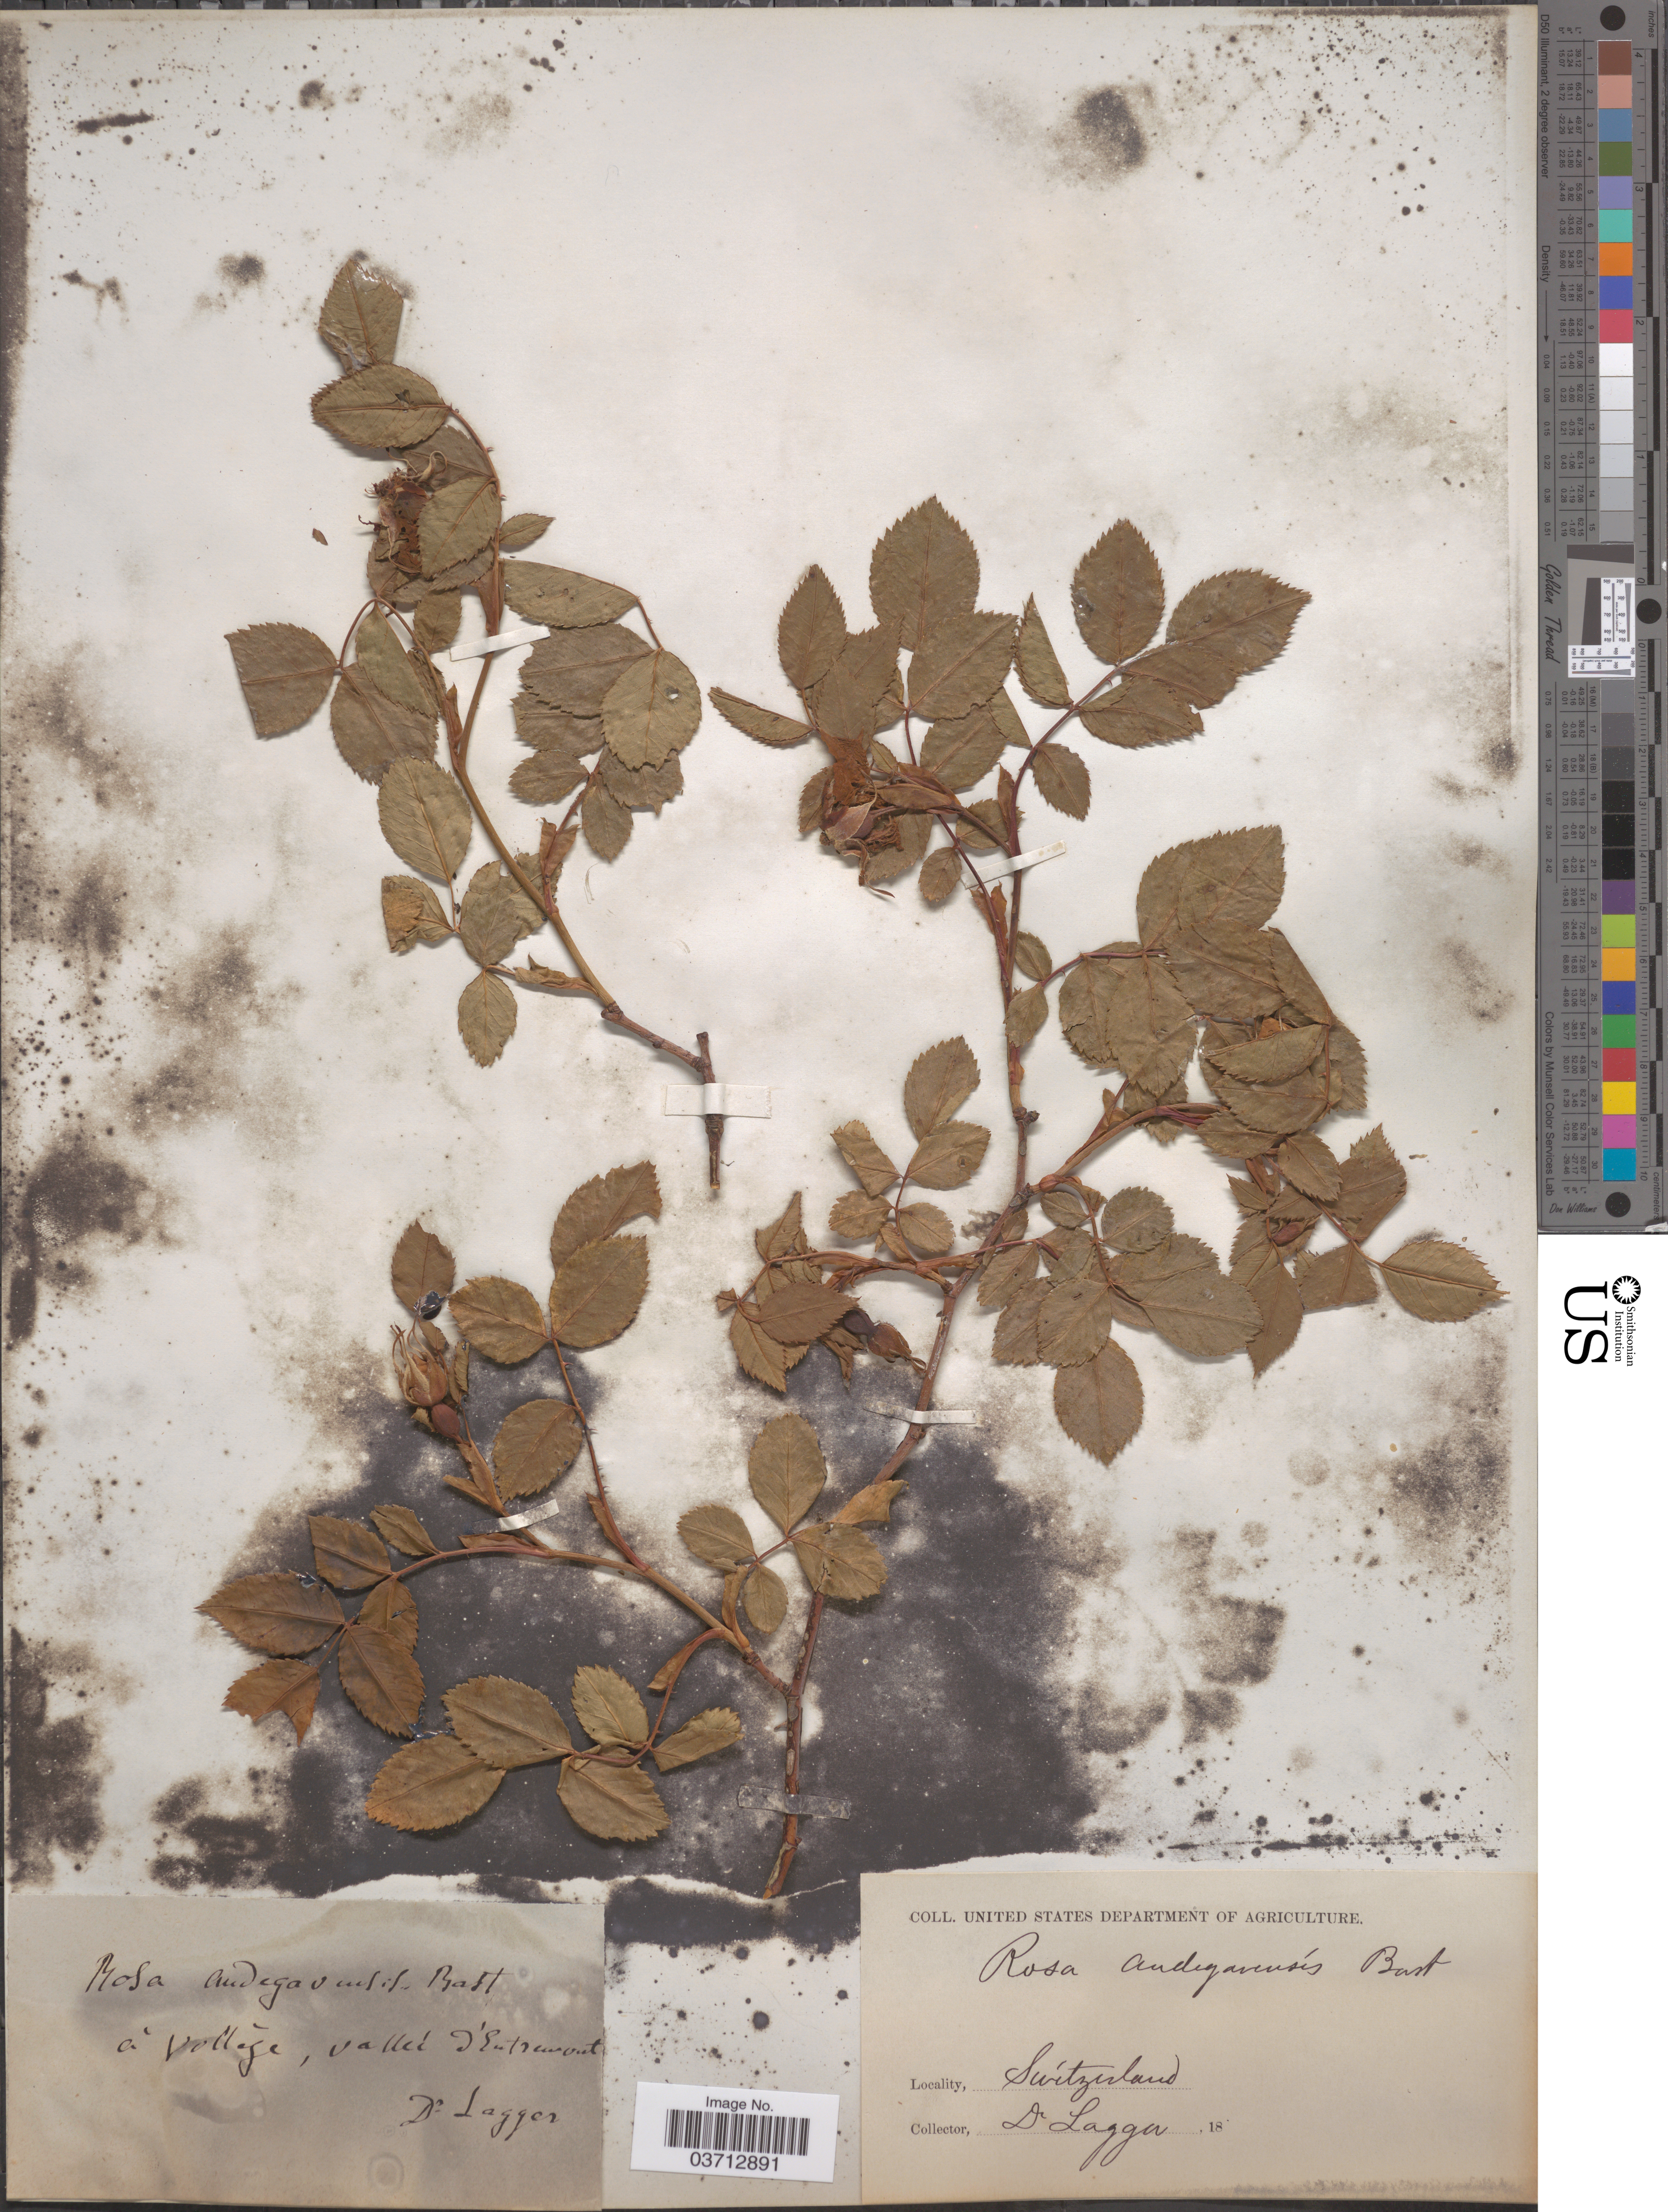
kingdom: Plantae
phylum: Tracheophyta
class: Magnoliopsida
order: Rosales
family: Rosaceae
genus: Rosa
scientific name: Rosa andegavensis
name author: Bastard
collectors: F. J. Lagger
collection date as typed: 18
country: Switzerland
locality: À Vollége, valleé d'Entremont.